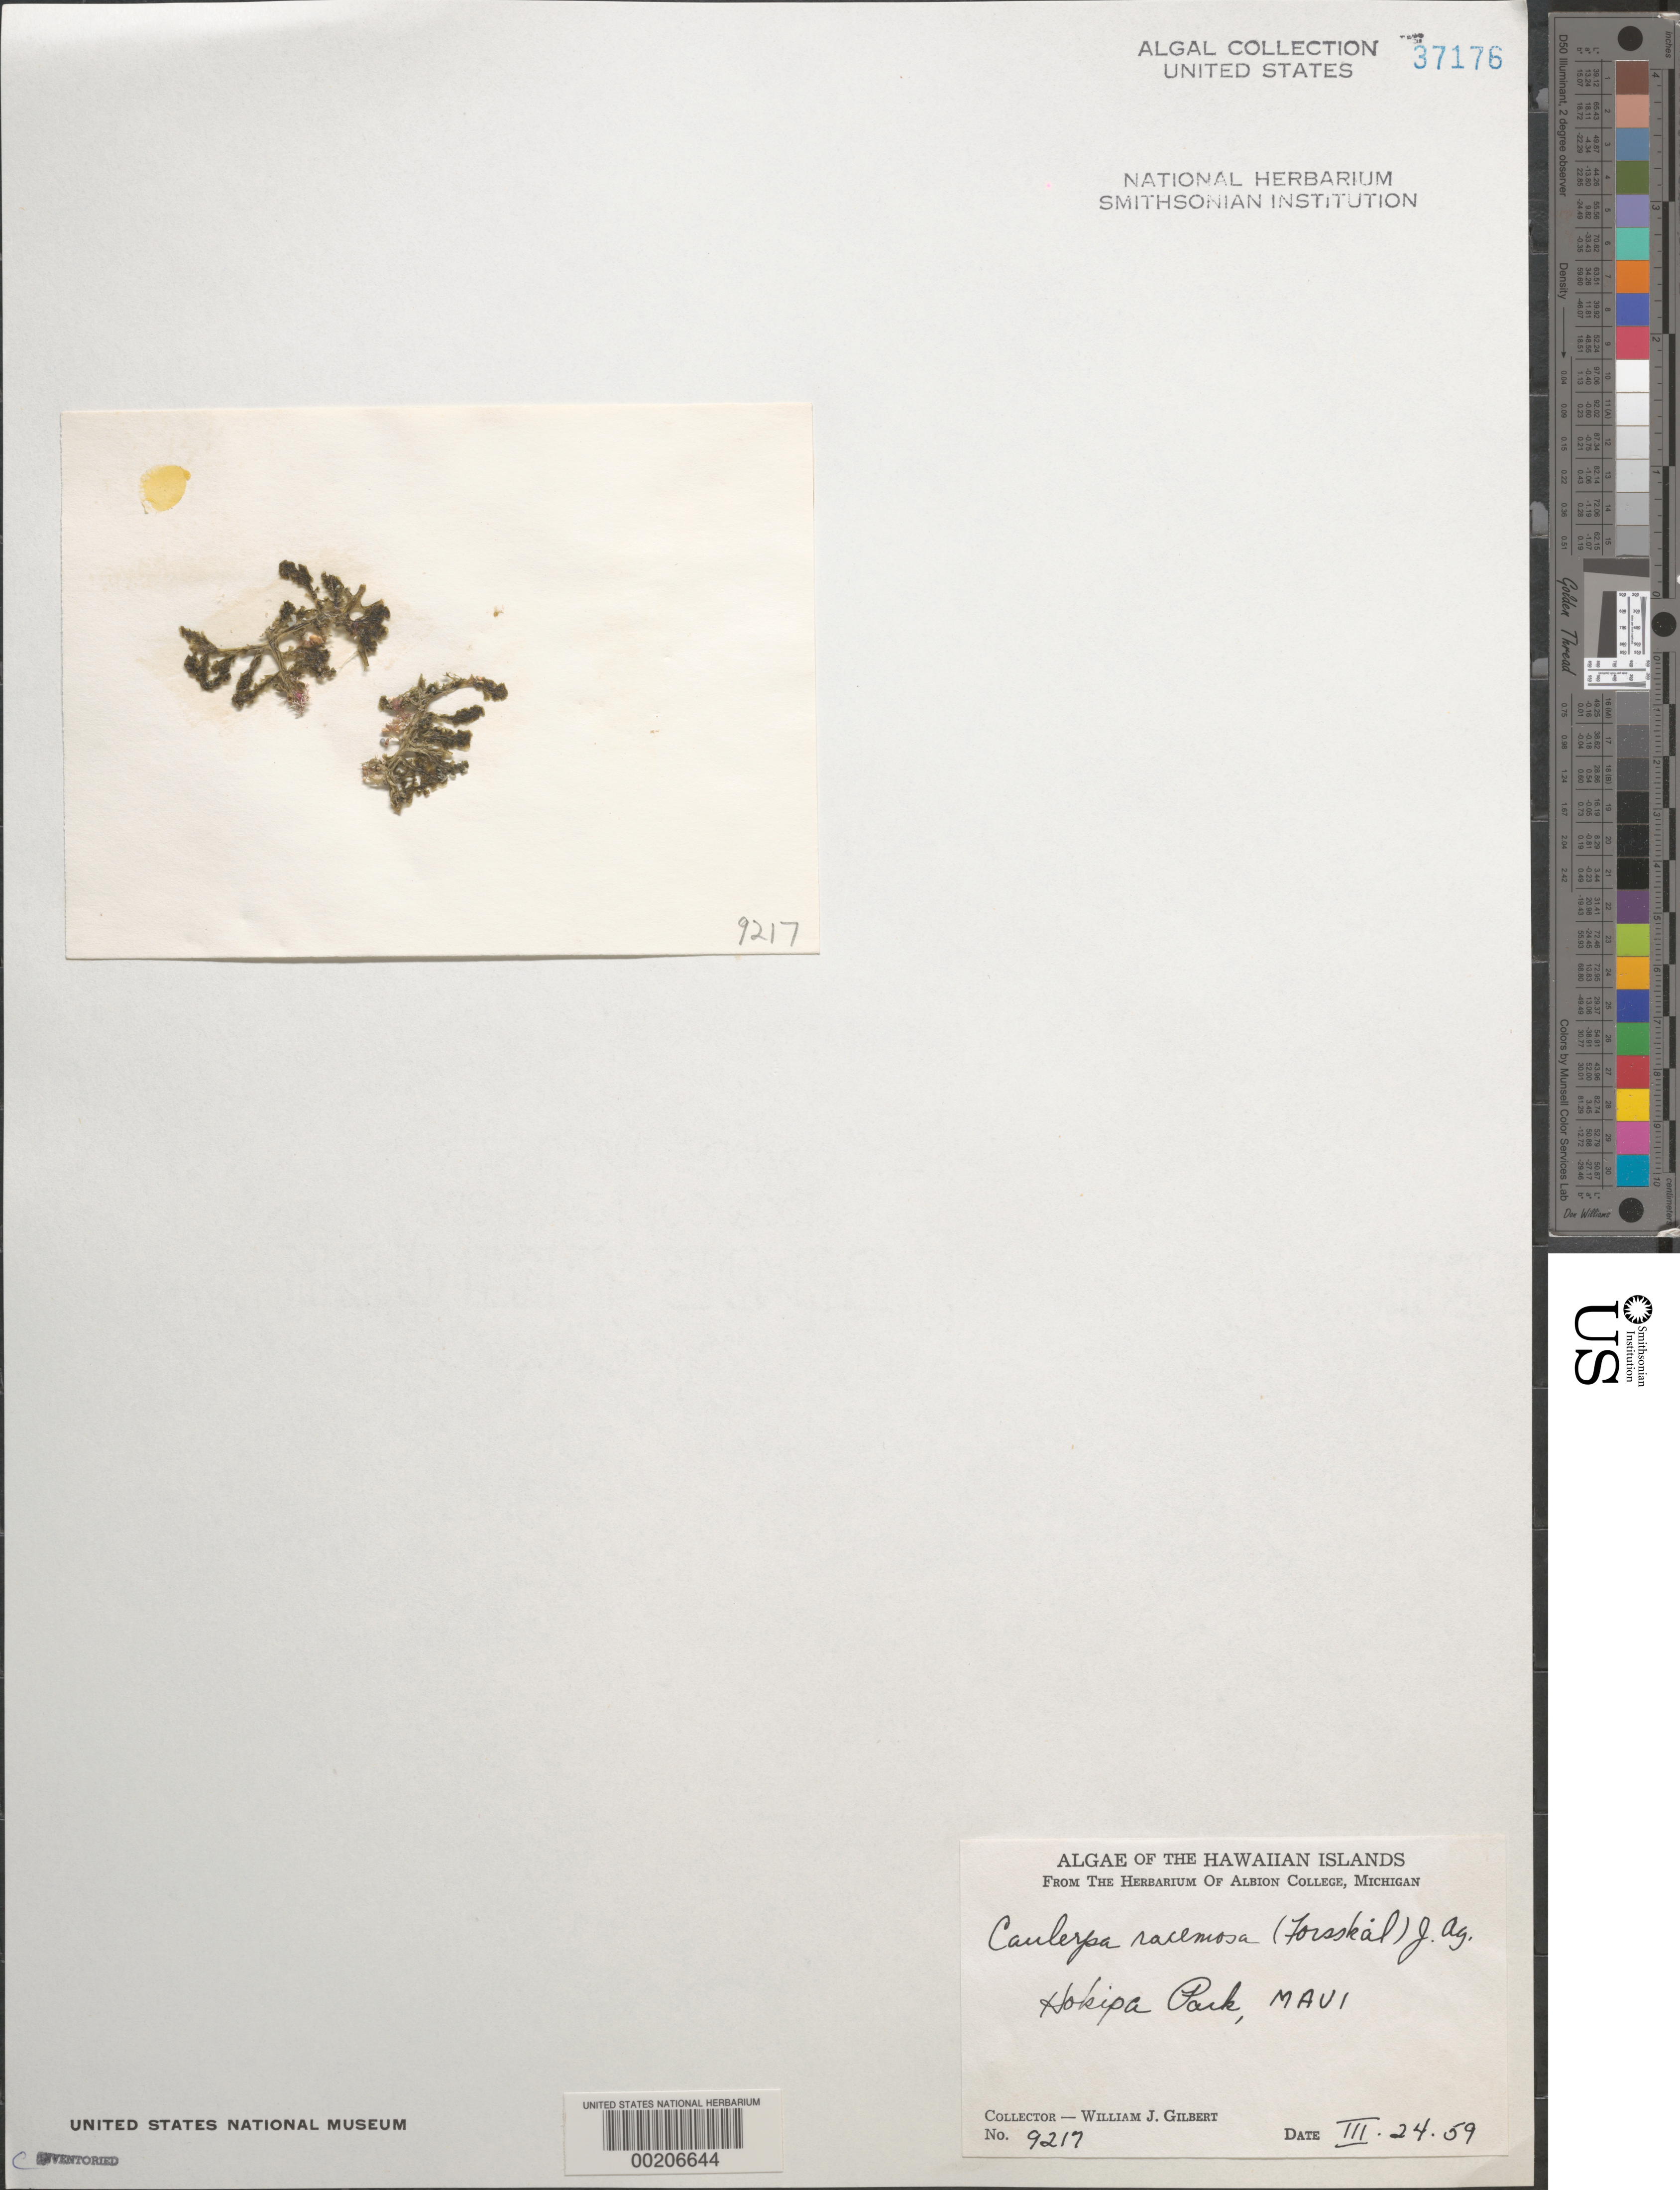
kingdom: Plantae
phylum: Chlorophyta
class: Ulvophyceae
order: Bryopsidales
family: Caulerpaceae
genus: Caulerpa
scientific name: Caulerpa racemosa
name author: (Forssk.) J. Agardh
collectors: W. J. Gilbert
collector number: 9217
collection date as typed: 24 Mar 1959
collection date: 1959-03-24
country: United States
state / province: Hawaii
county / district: Maui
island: Maui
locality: Hookipa Park (Hokipa Park), Hookipa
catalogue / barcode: US 37176